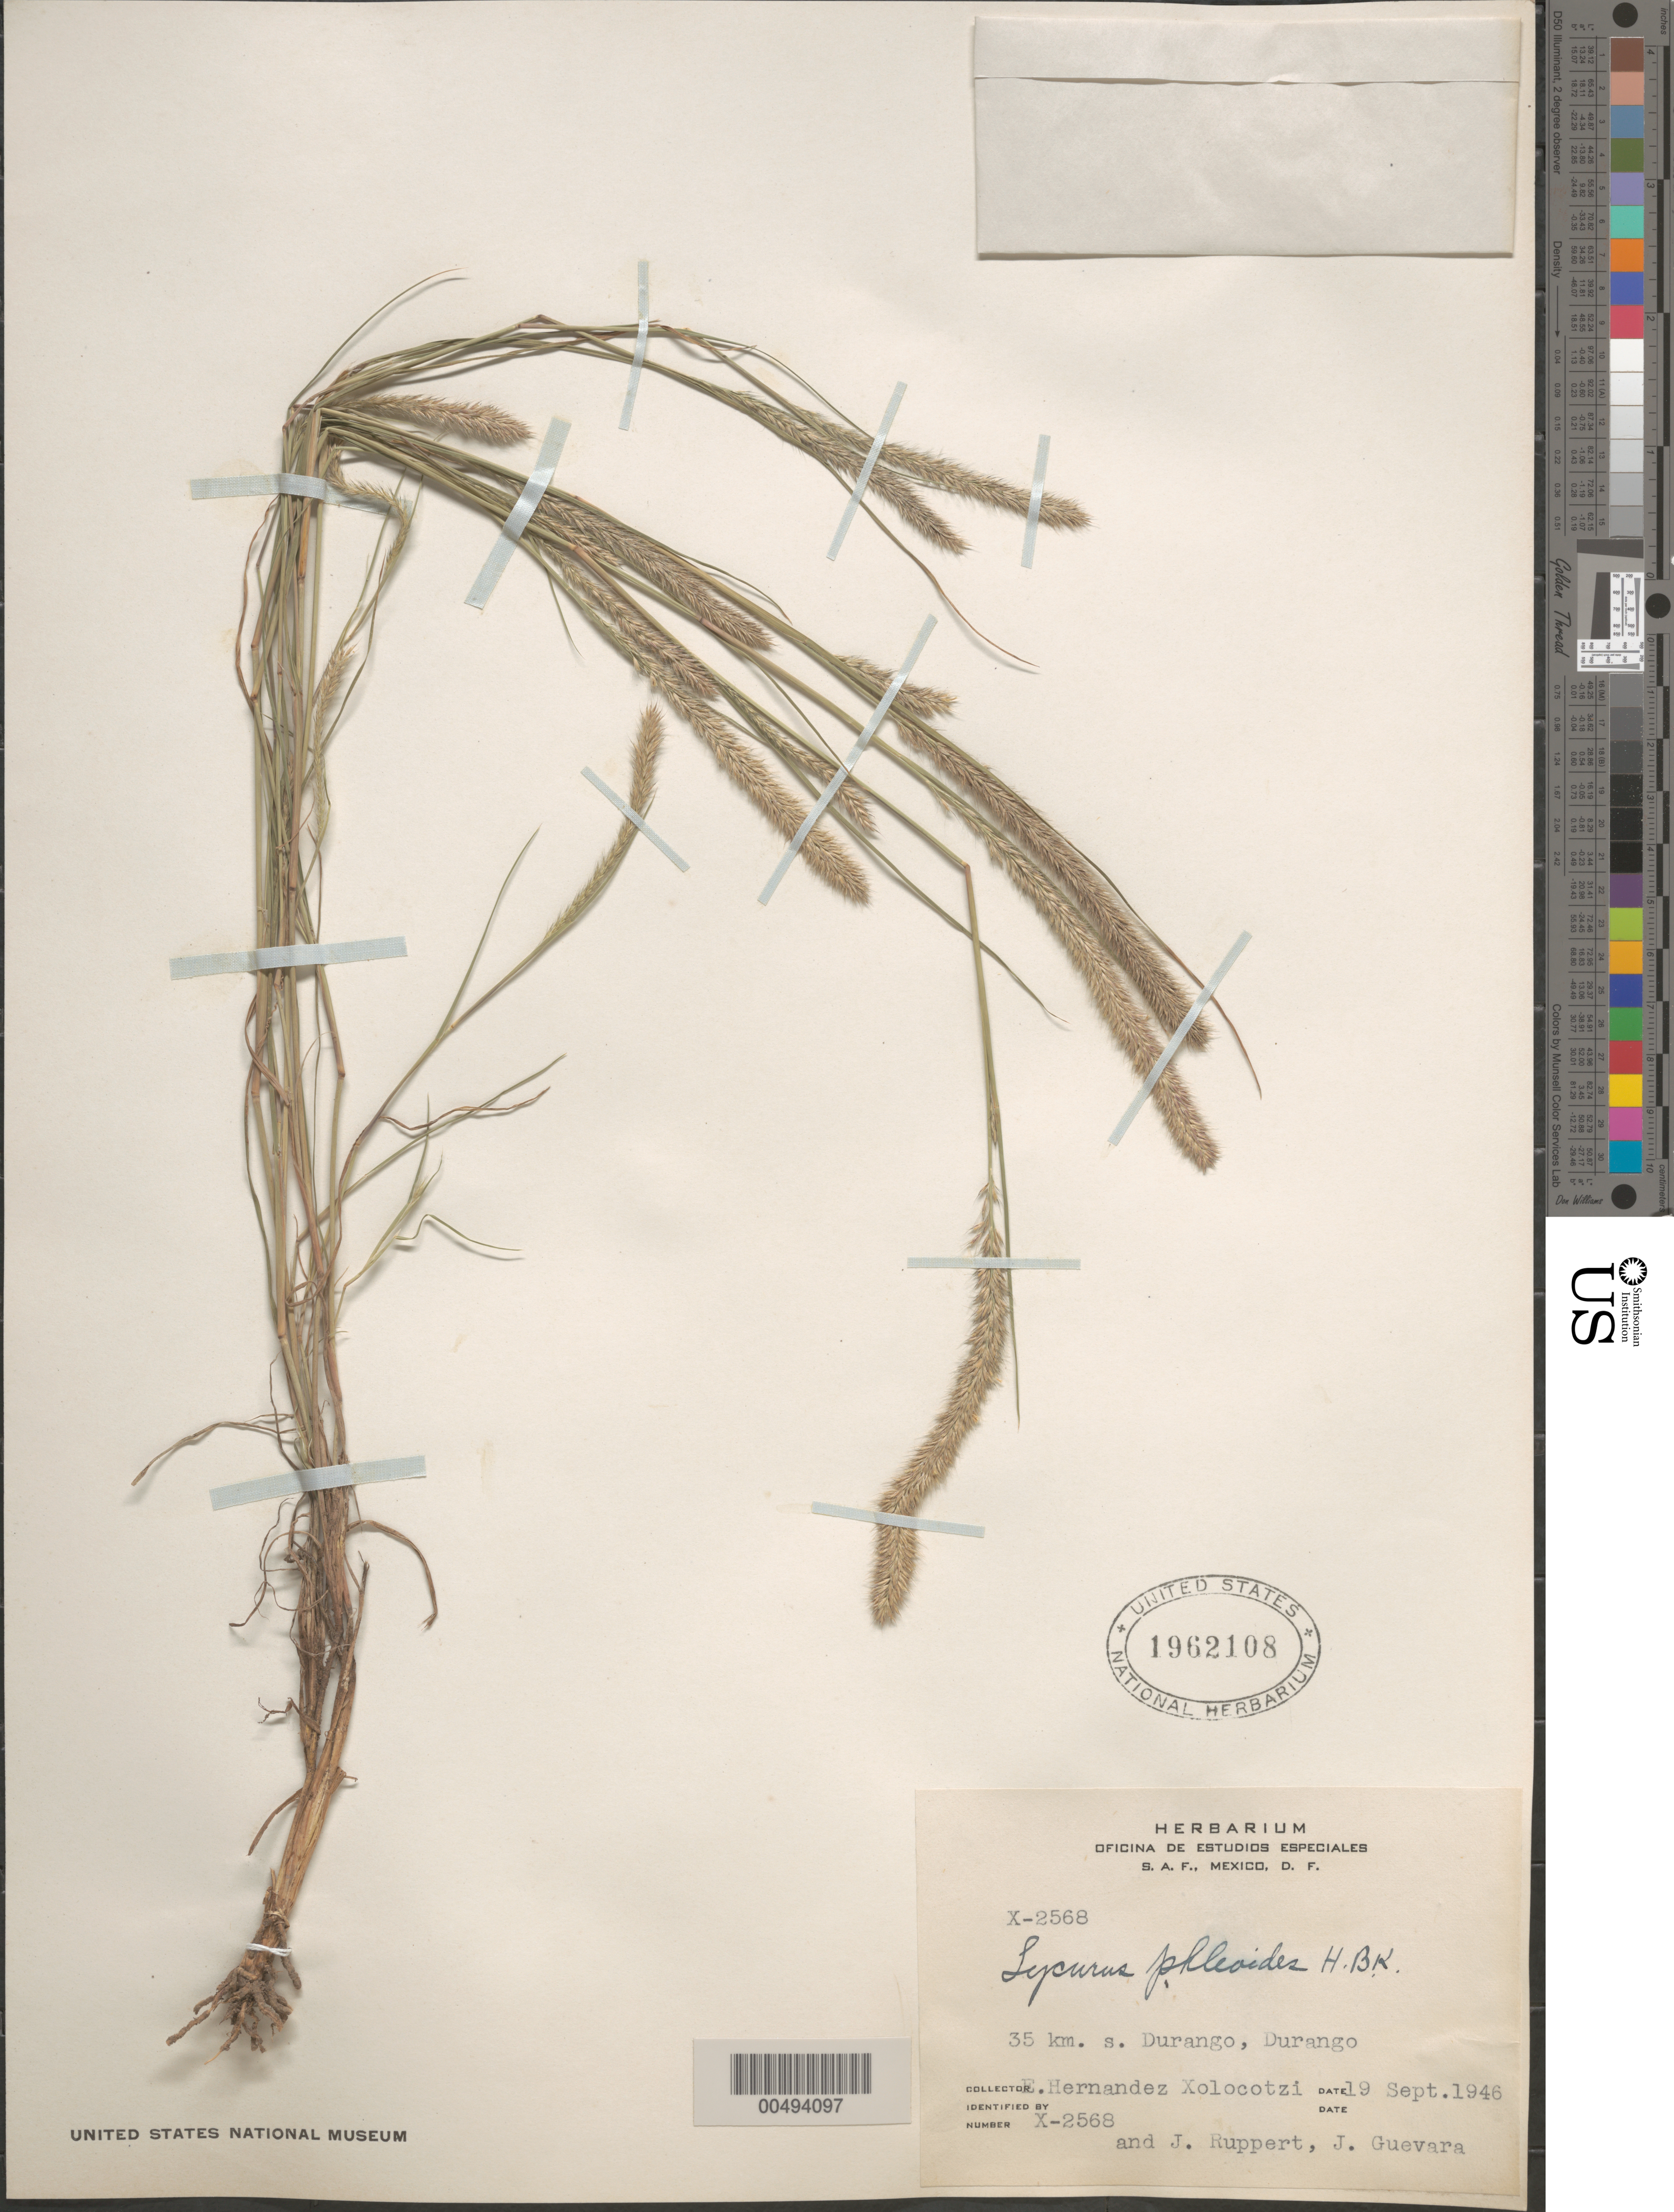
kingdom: Plantae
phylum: Tracheophyta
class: Liliopsida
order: Poales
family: Poaceae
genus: Lycurus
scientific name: Lycurus phleoides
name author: Kunth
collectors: E. I. Hernández-X., J. Ruppert & J. Guevara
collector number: X-2568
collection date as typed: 19 Sep 1946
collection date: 1946-09-19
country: Mexico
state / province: Durango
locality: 35 km S [of] Durango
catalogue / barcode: US 1962108